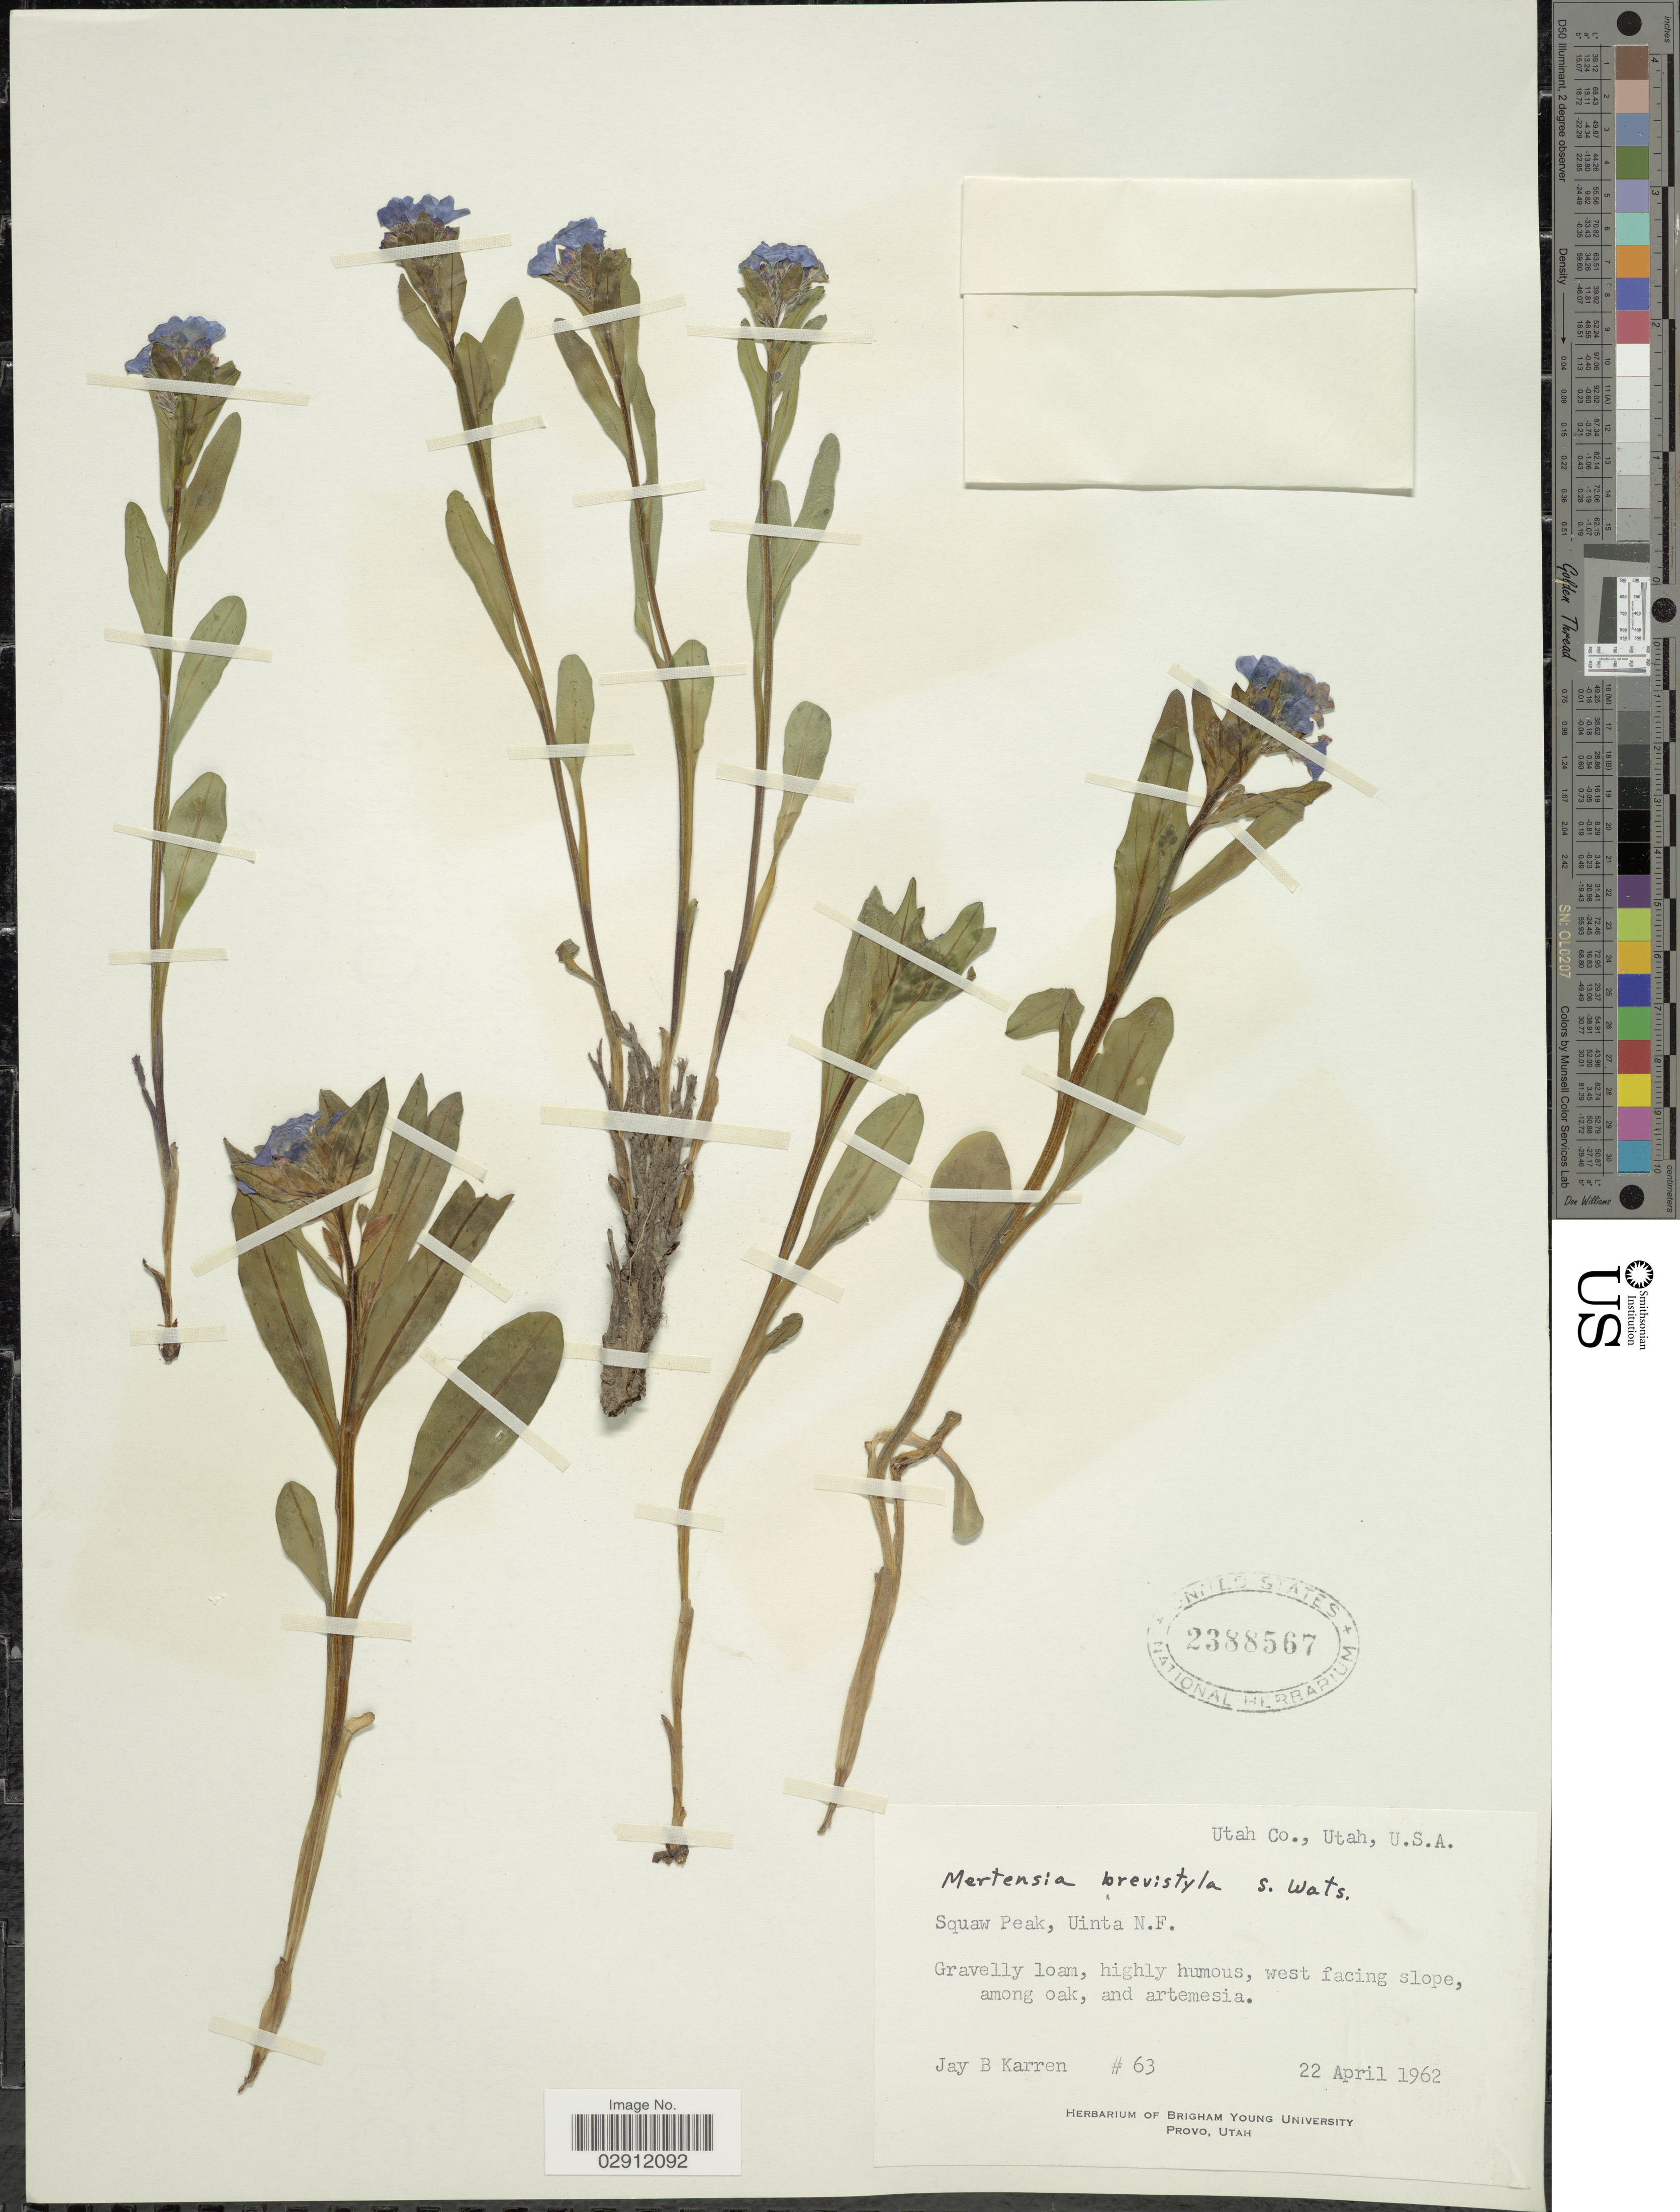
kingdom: Plantae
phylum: Tracheophyta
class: Magnoliopsida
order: Boraginales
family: Boraginaceae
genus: Mertensia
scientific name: Mertensia brevistyla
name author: S. Watson in C. King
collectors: J. Karren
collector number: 63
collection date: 1962-04-22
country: United States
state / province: Utah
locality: Utah Co., U.S.A. Squaw Peak, Uinta N.F. West facing slope.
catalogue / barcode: US 2388567